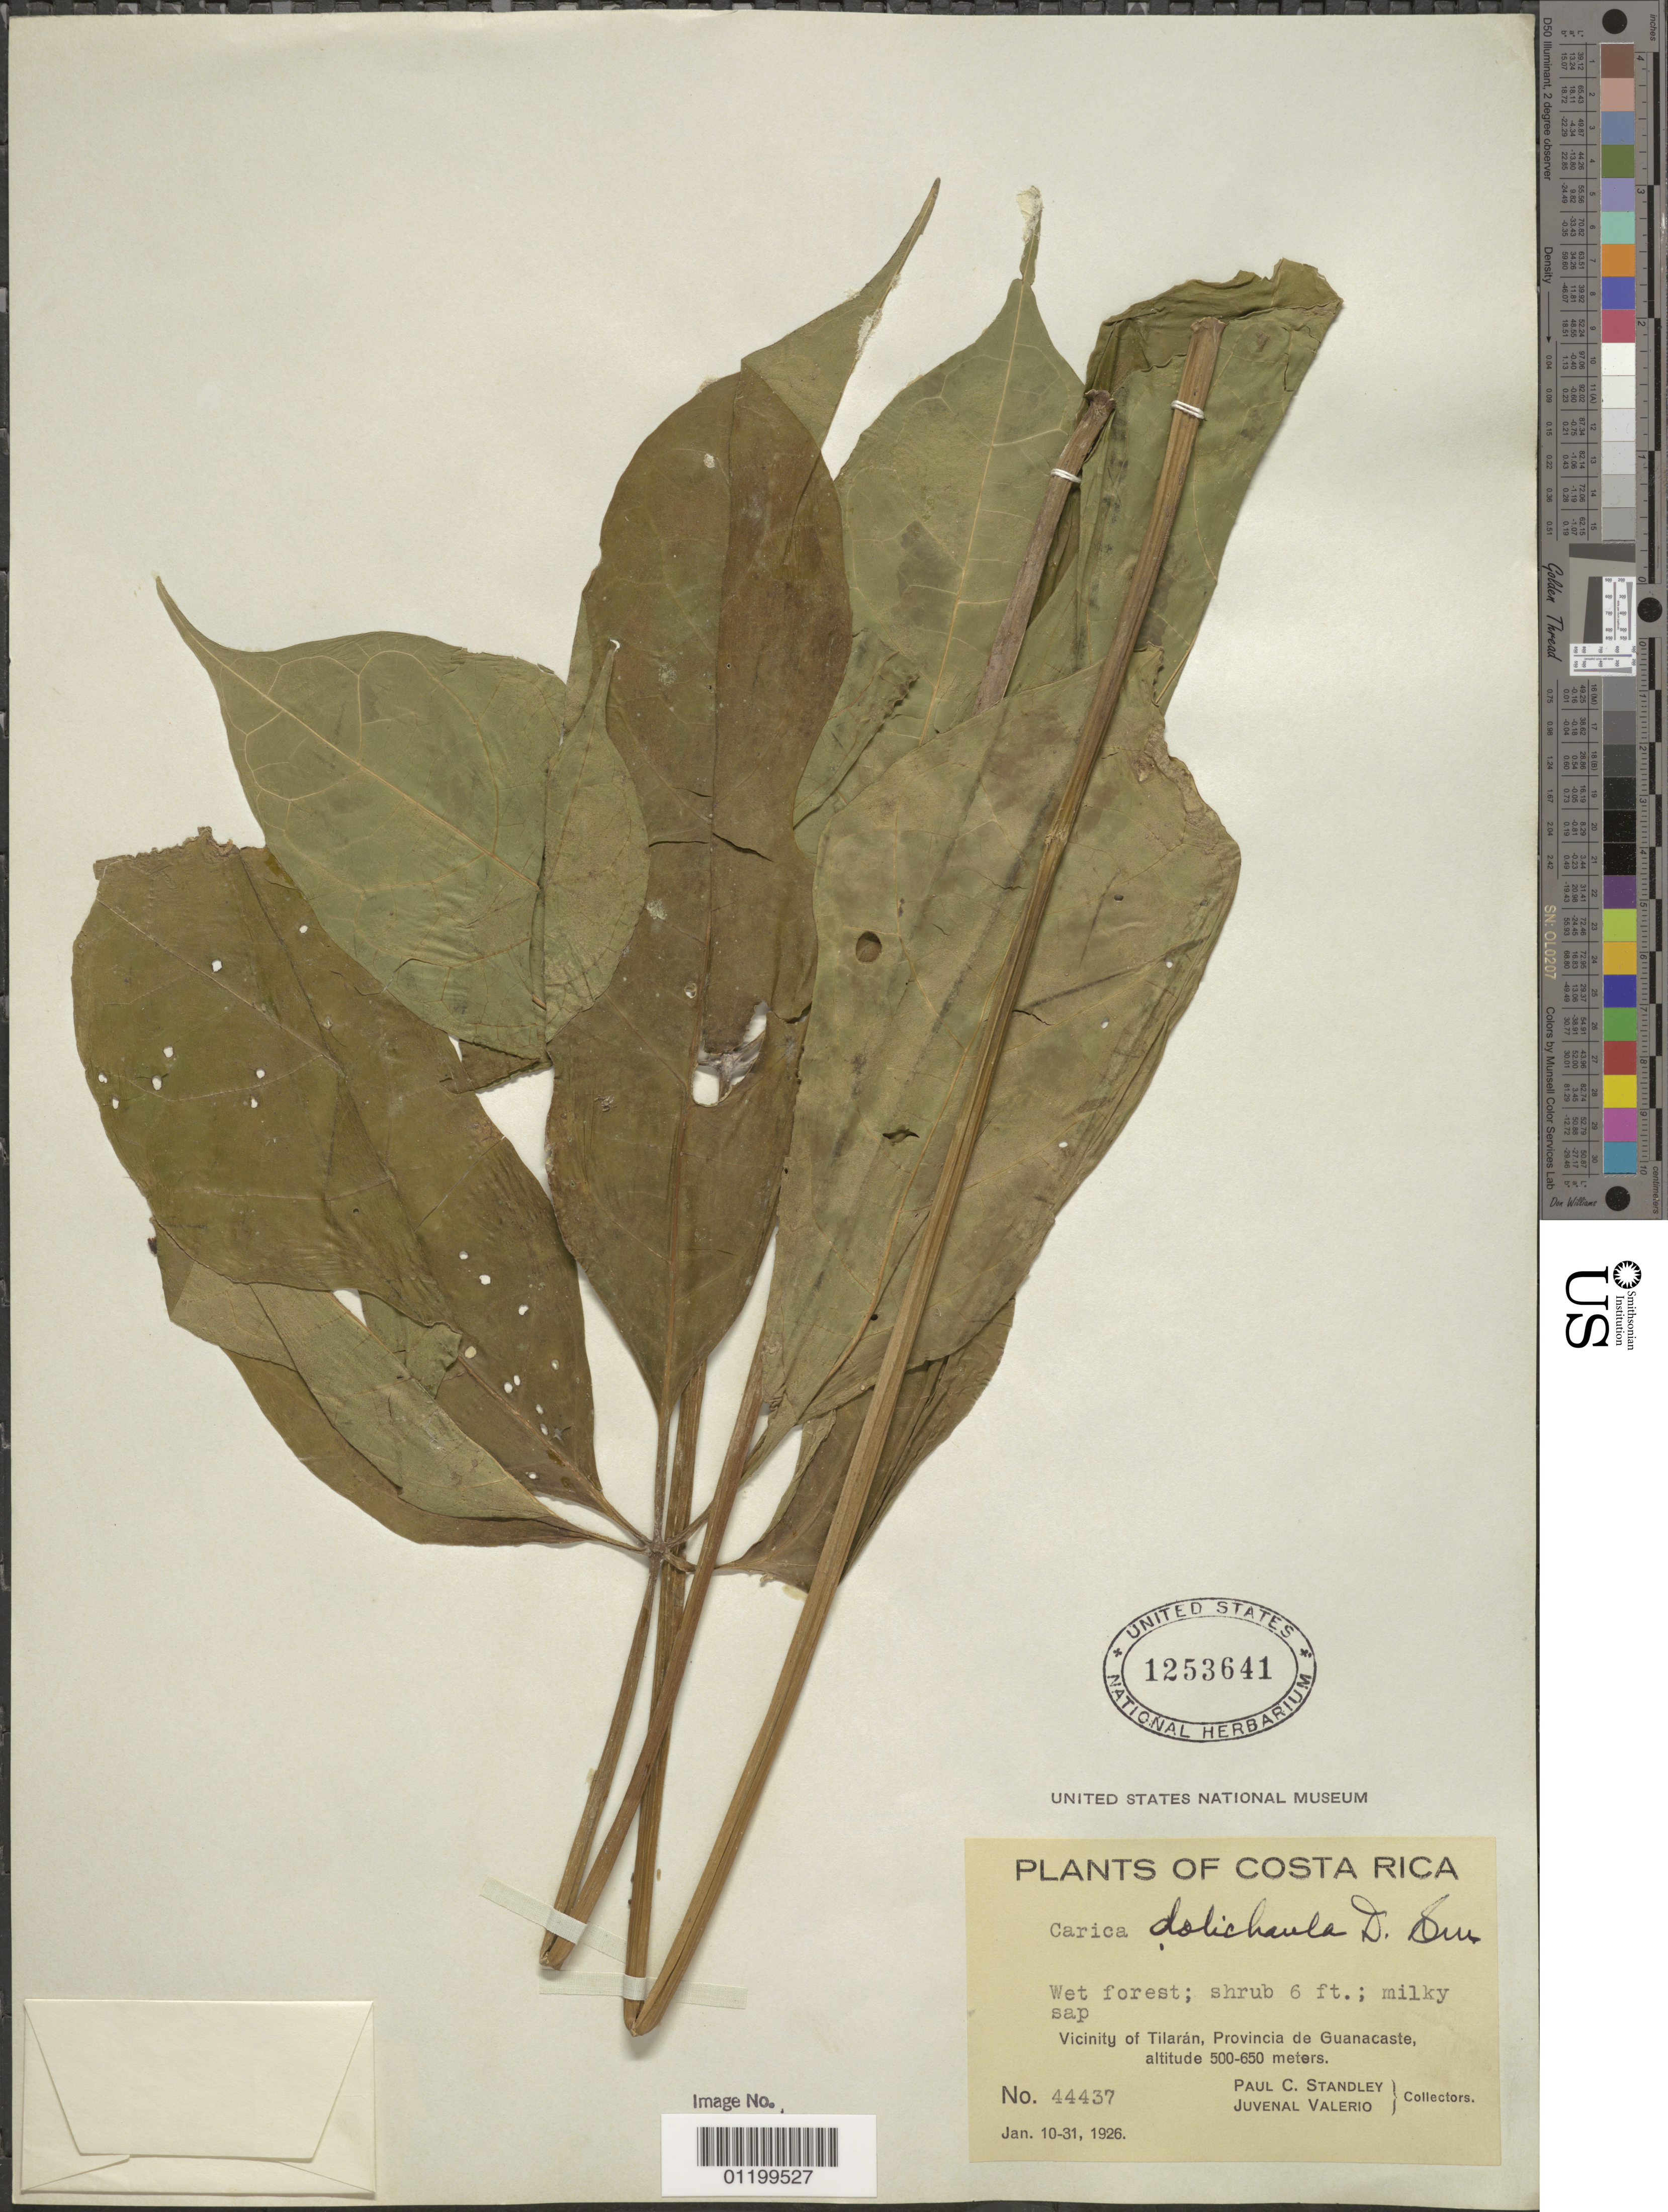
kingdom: Plantae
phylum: Tracheophyta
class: Magnoliopsida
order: Brassicales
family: Caricaceae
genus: Jacaratia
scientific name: Jacaratia dolichaula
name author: (Donn. Sm.) Woodson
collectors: P. C. Standley & J. Valerio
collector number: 44437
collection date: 1926-01-10/1926-01-31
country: Costa Rica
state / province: Guanacaste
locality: Vicinity of Tilaran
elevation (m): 500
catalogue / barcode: US 1253641